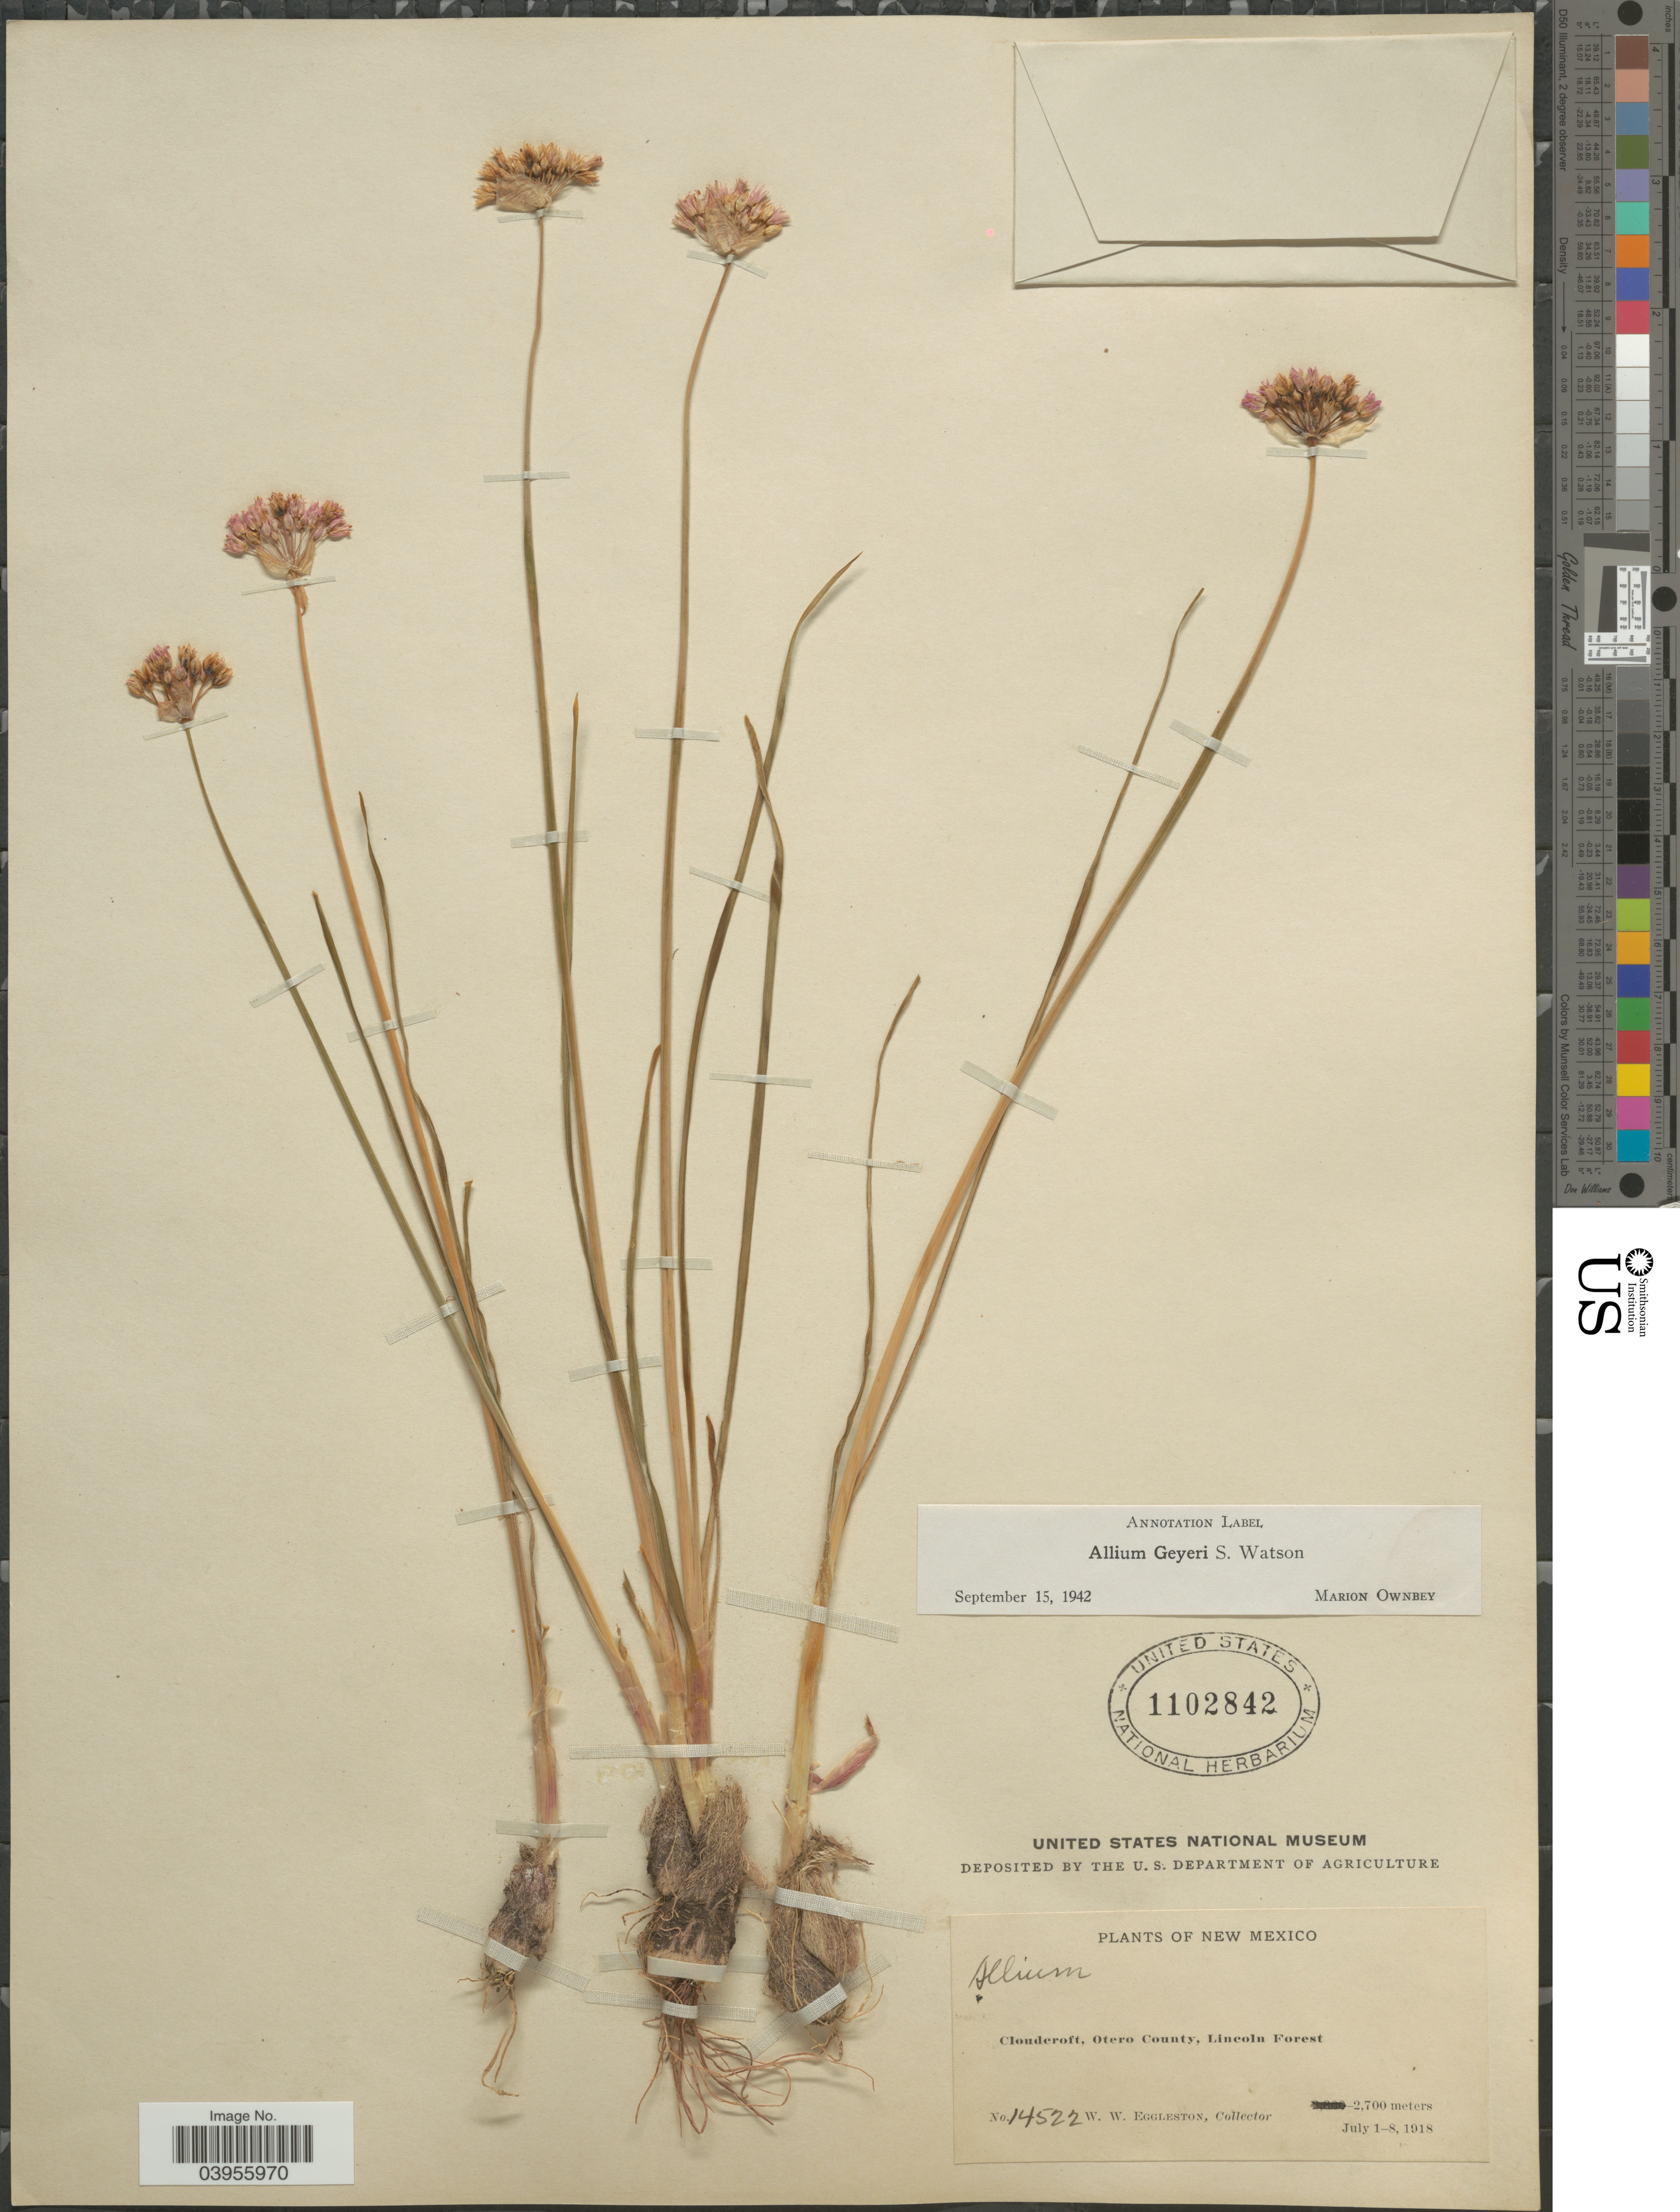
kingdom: Plantae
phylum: Tracheophyta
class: Liliopsida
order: Asparagales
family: Amaryllidaceae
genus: Allium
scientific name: Allium geyeri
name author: S. Watson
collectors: W. W. Eggleston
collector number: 14522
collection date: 1918-07-01/1918-07-08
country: United States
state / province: New Mexico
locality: Clouderoft, Otero County, Lincol Forest.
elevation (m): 2700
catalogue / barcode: US 1102842